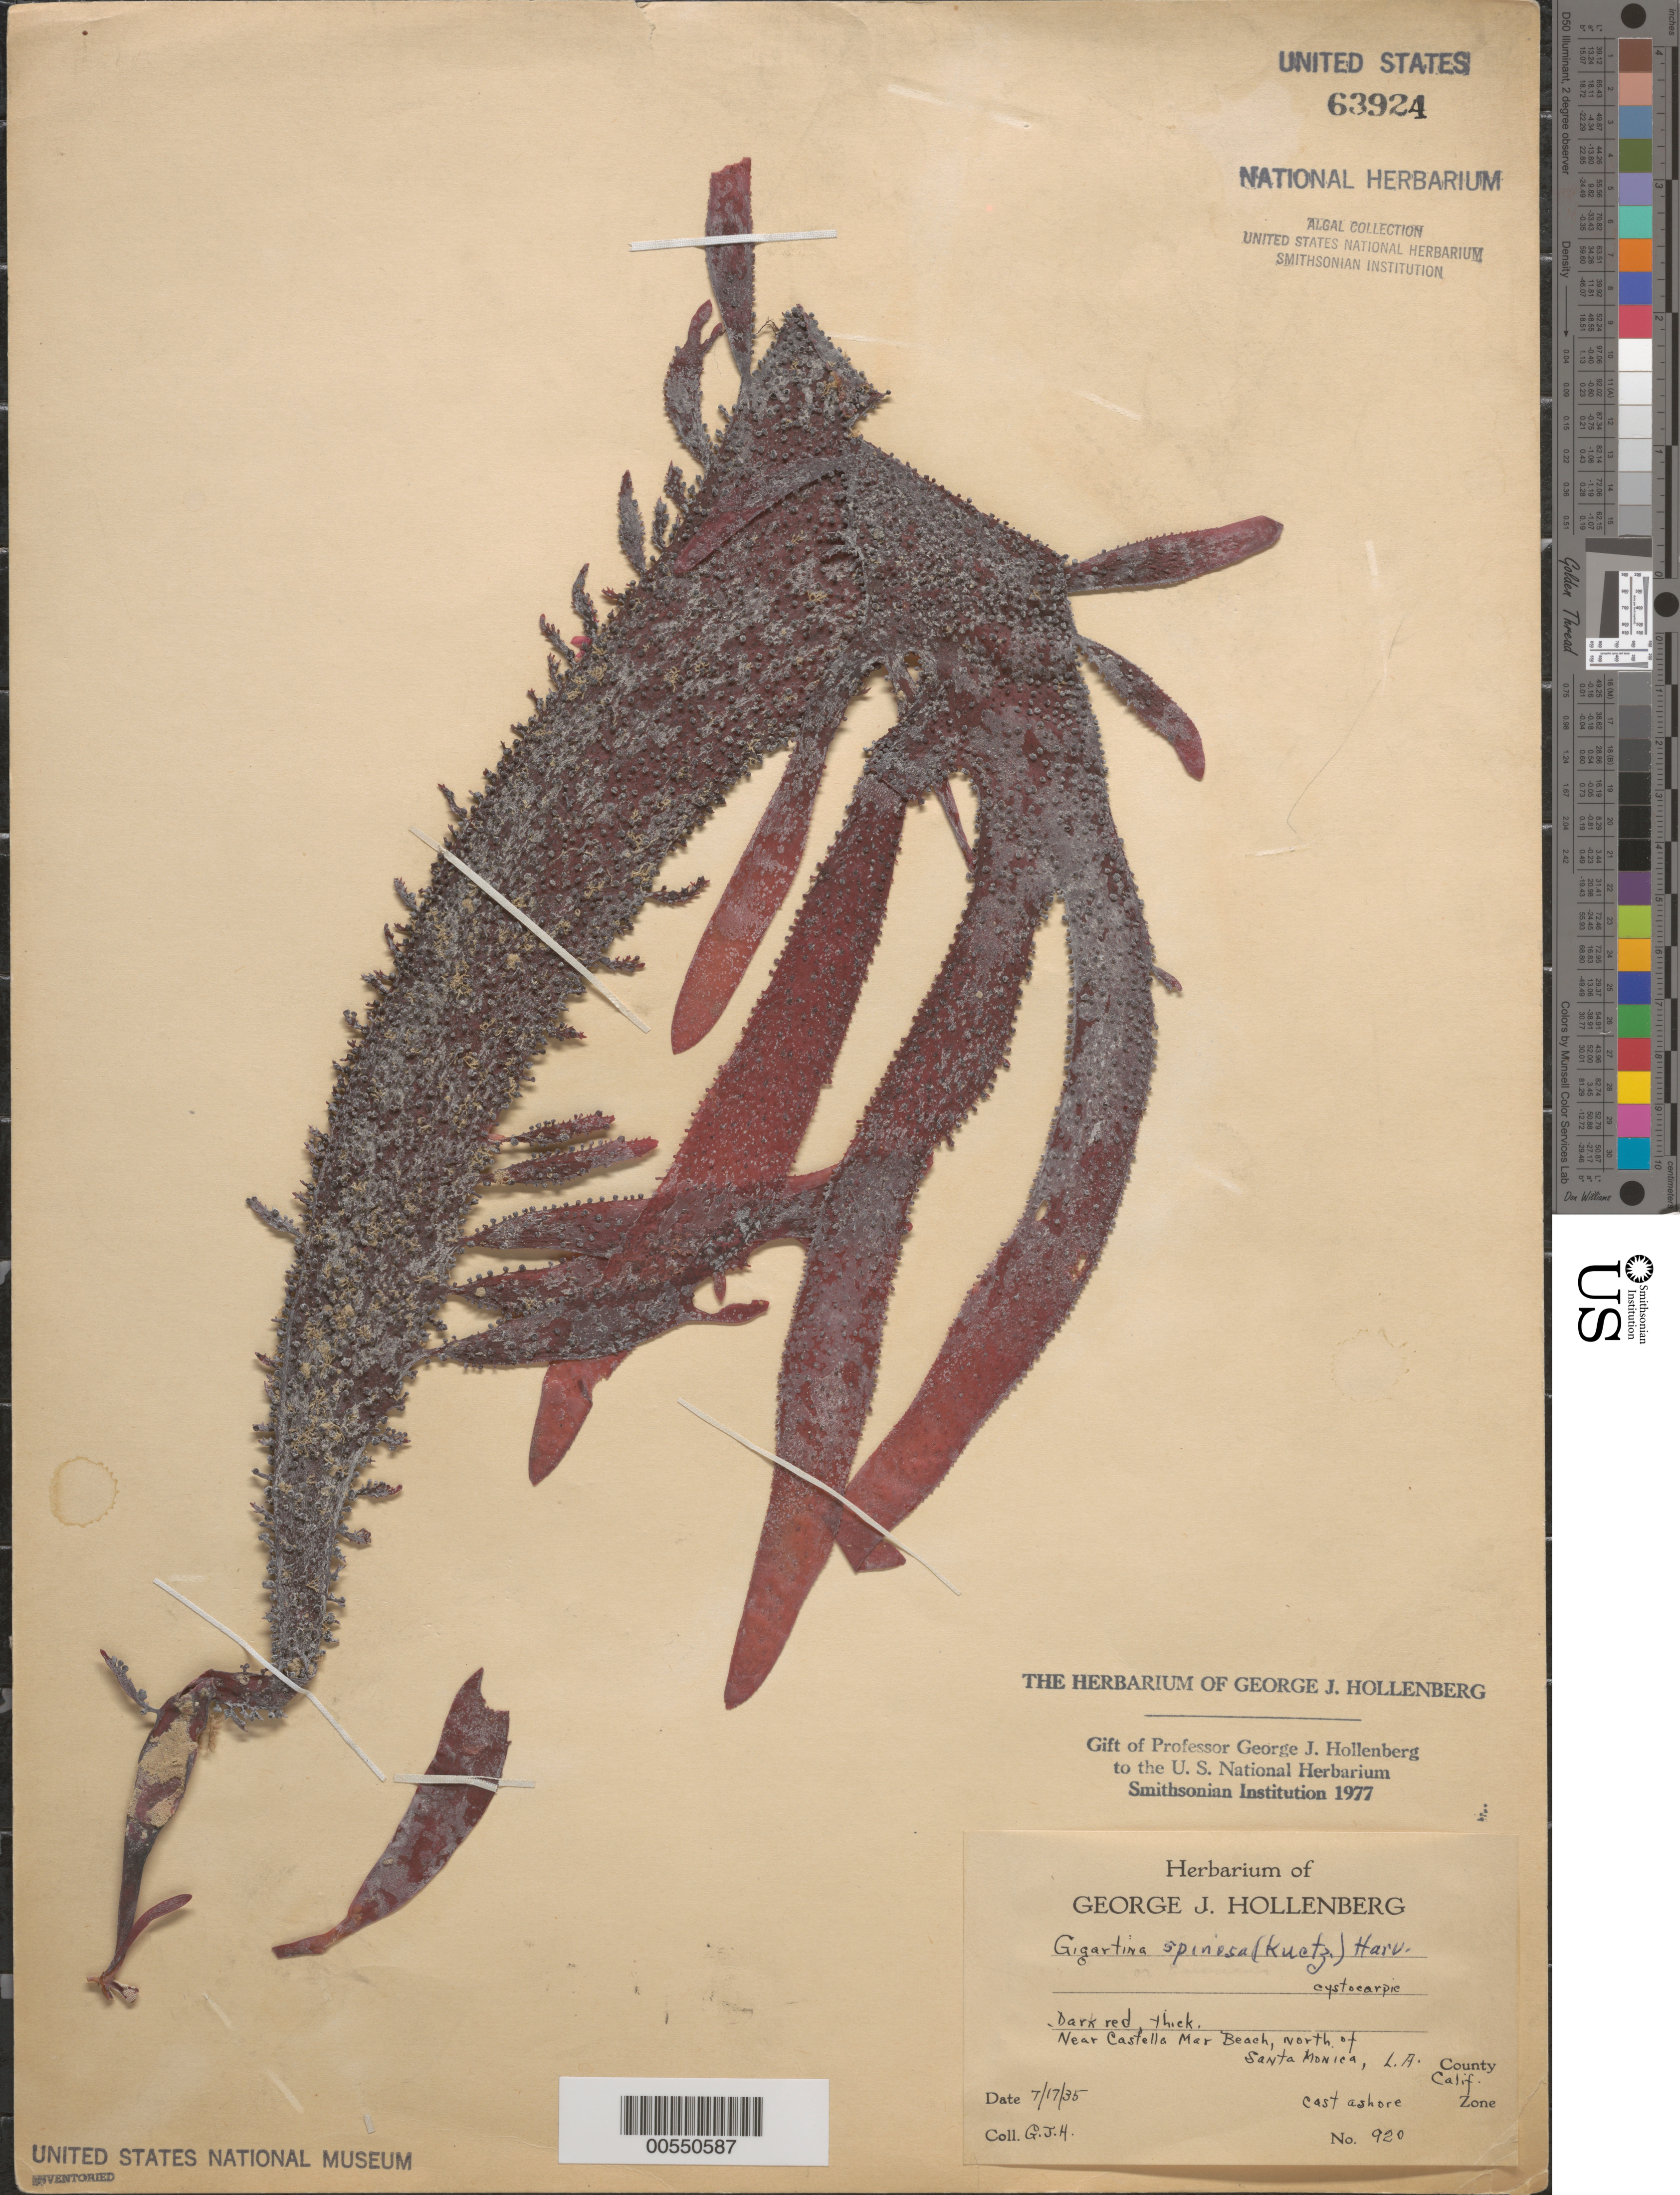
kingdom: Plantae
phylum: Rhodophyta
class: Florideophyceae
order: Gigartinales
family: Gigartinaceae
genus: Chondracanthus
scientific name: Chondracanthus spinosus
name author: (Kütz.) Guiry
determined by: Algae name updating Project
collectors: G. Hollenberg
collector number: GJH 920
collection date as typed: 17 Jul 1935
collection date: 1935-07-17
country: United States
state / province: California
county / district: Los Angeles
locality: Near Castle Mar Beach, north of Santa Monica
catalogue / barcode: US 63924